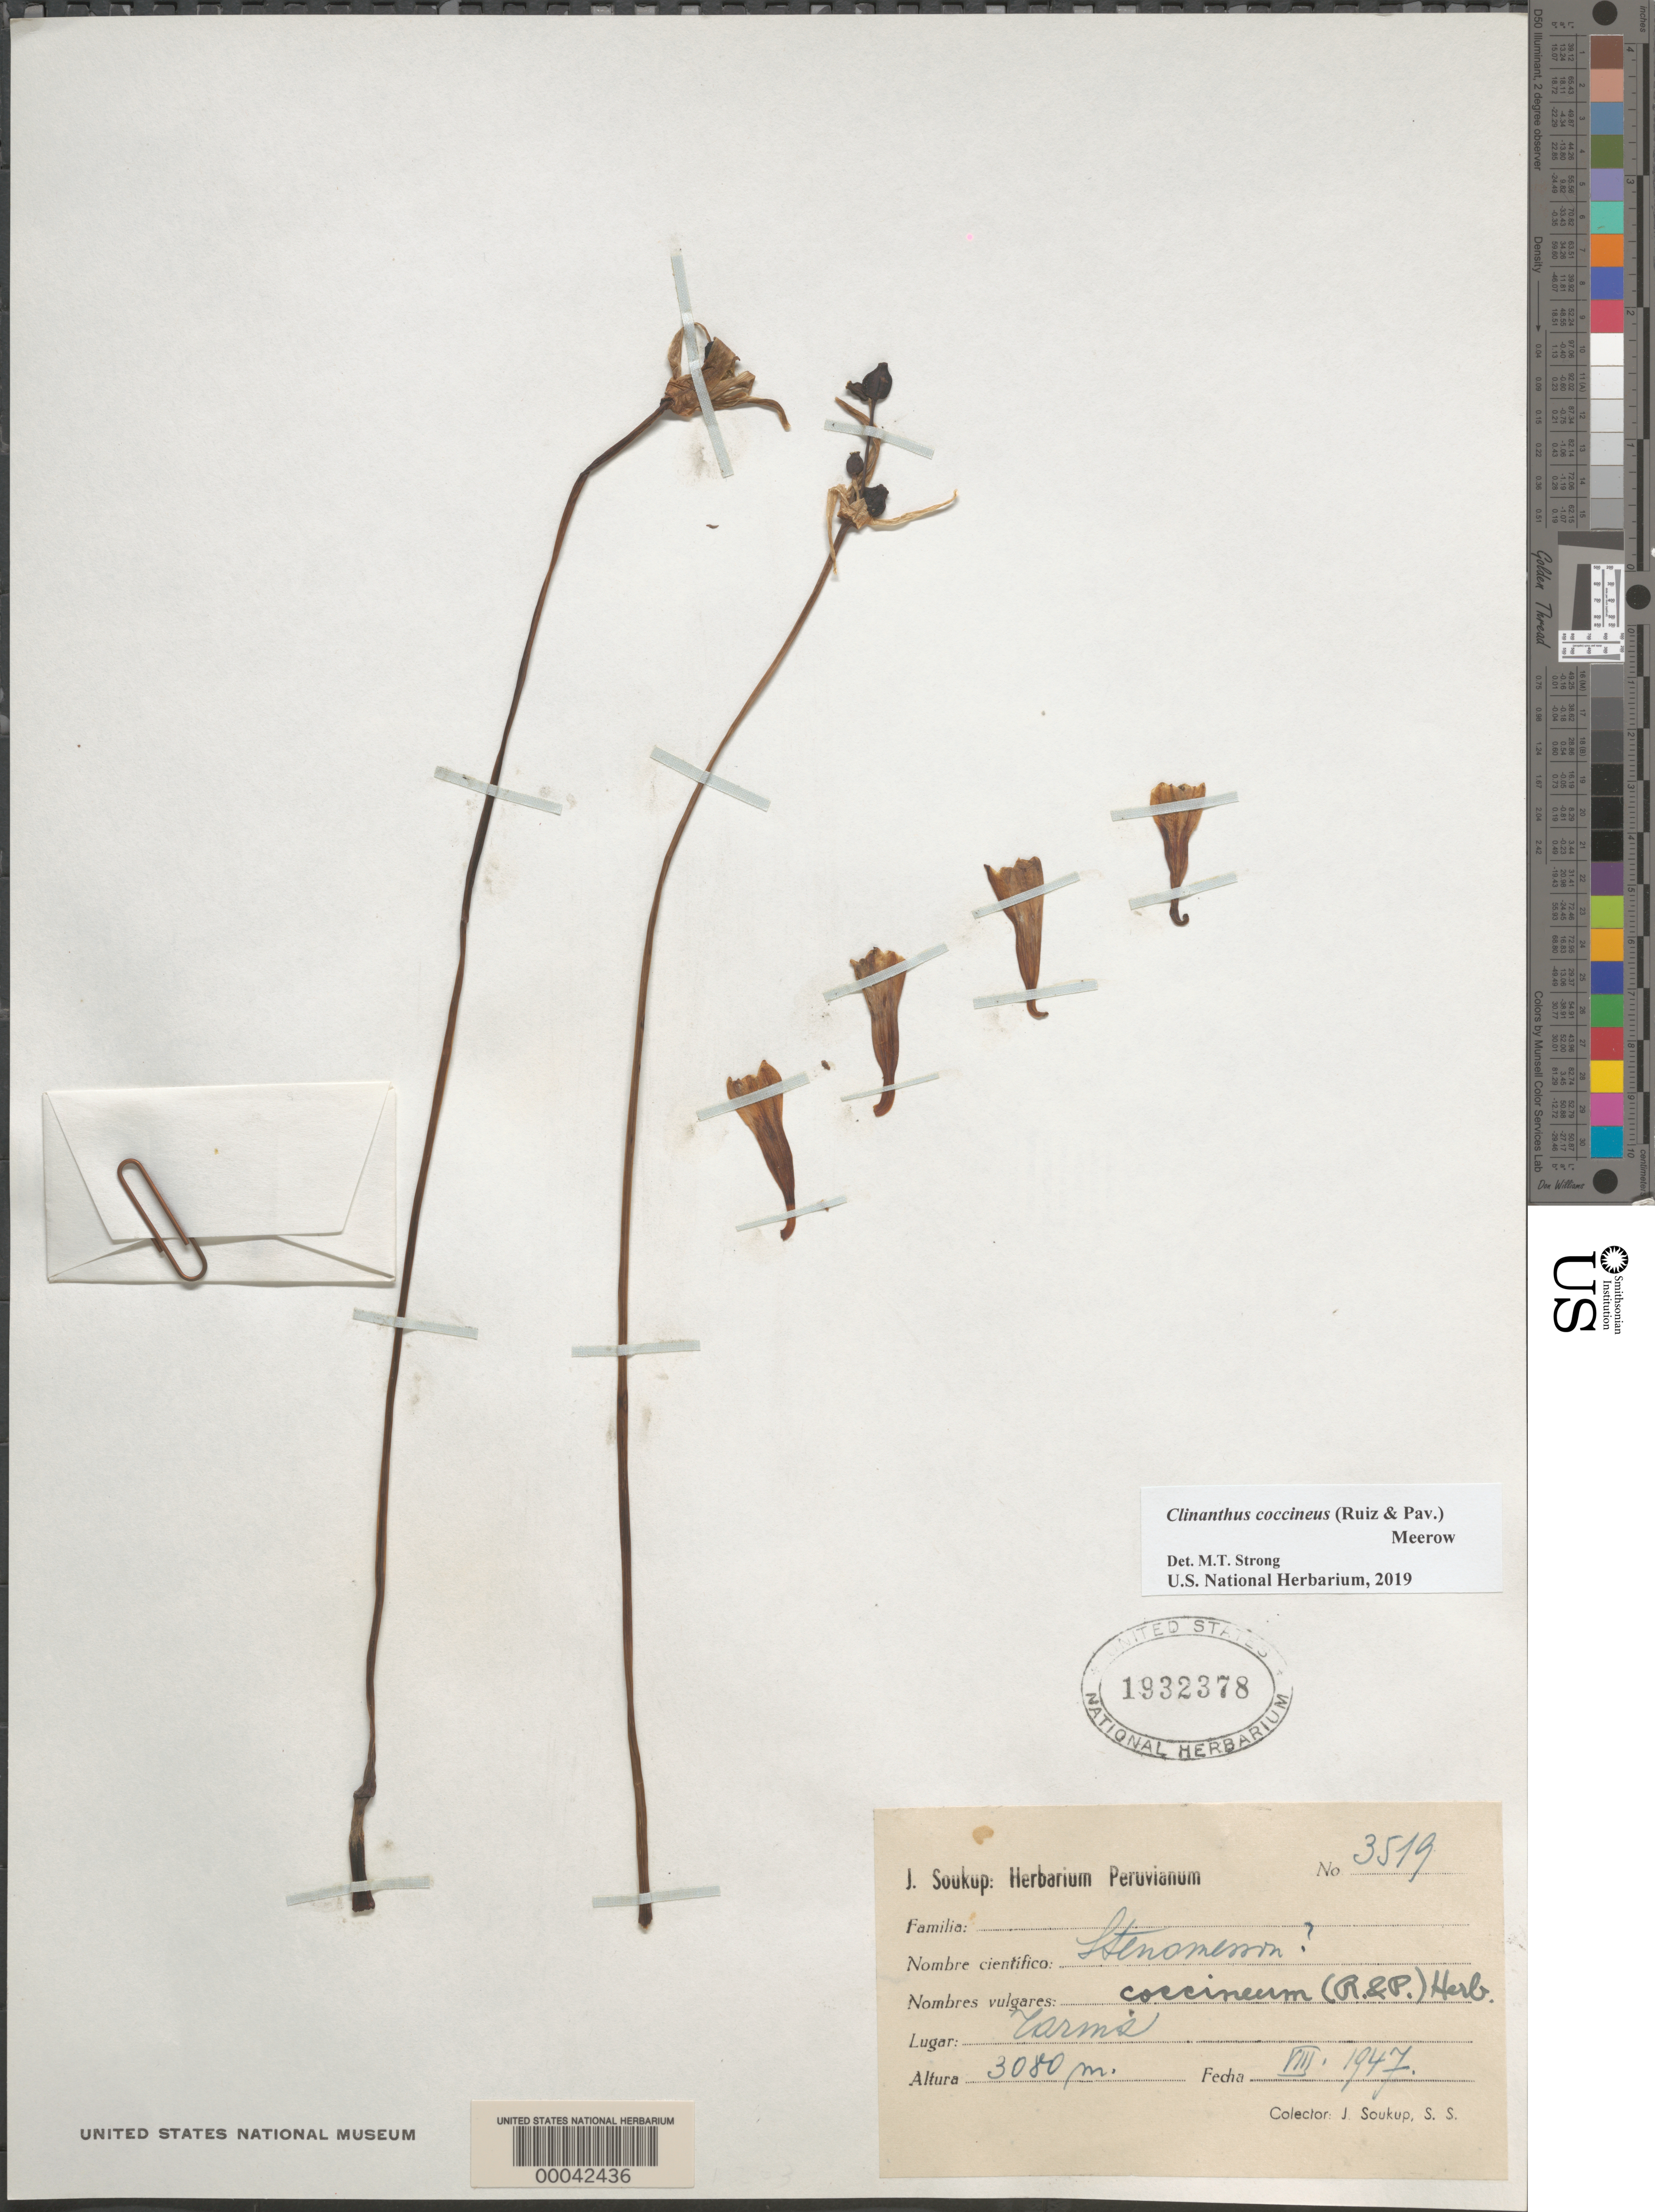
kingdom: Plantae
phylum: Tracheophyta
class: Liliopsida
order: Asparagales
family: Amaryllidaceae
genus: Clinanthus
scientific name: Clinanthus coccineus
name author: (Ruiz & Pav.) Meerow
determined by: Strong, Mark T., (BOT), Smithsonian Institution - National Museum of Natural History (UNITED STATES)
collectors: J. J. Soukup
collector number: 3519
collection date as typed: Aug 1947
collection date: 1947-08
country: Peru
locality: Tarma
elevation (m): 3080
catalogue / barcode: US 1932378